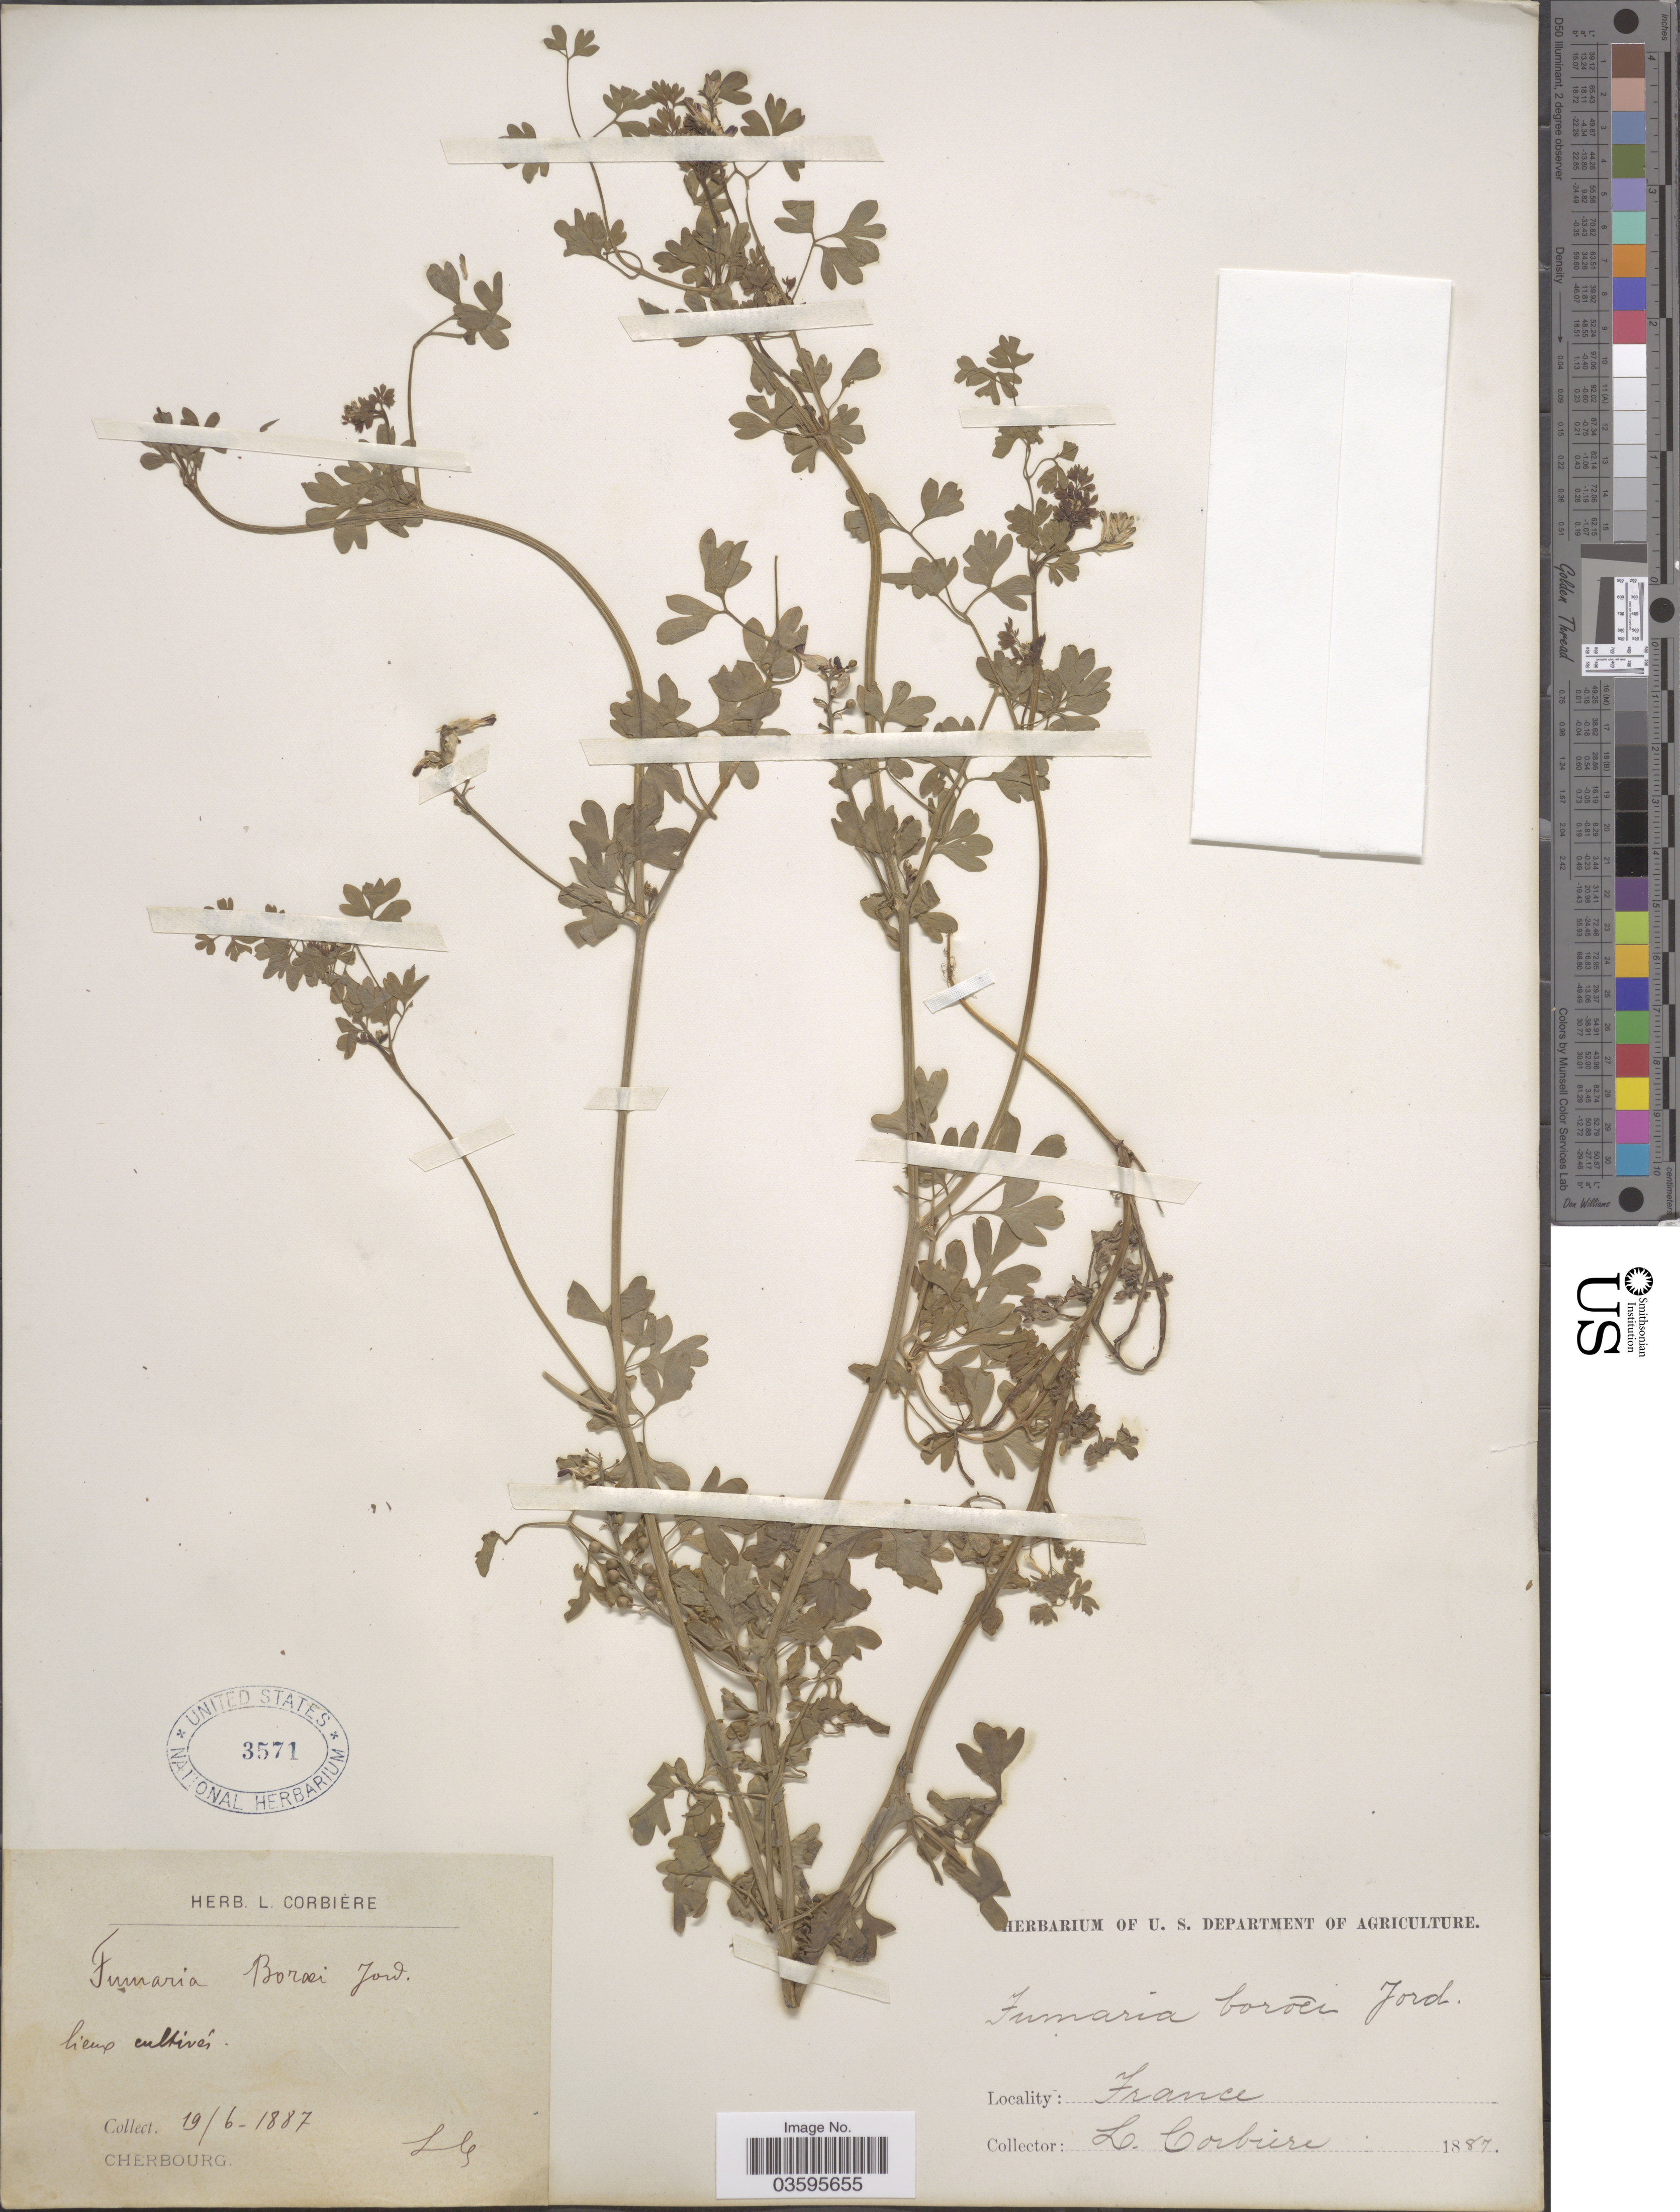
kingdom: Plantae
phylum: Tracheophyta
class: Magnoliopsida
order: Ranunculales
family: Papaveraceae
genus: Fumaria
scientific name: Fumaria boraei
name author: Jord.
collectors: L. Corbière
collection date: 1887-06-19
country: France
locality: Cherbourg.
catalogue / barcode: US 3571